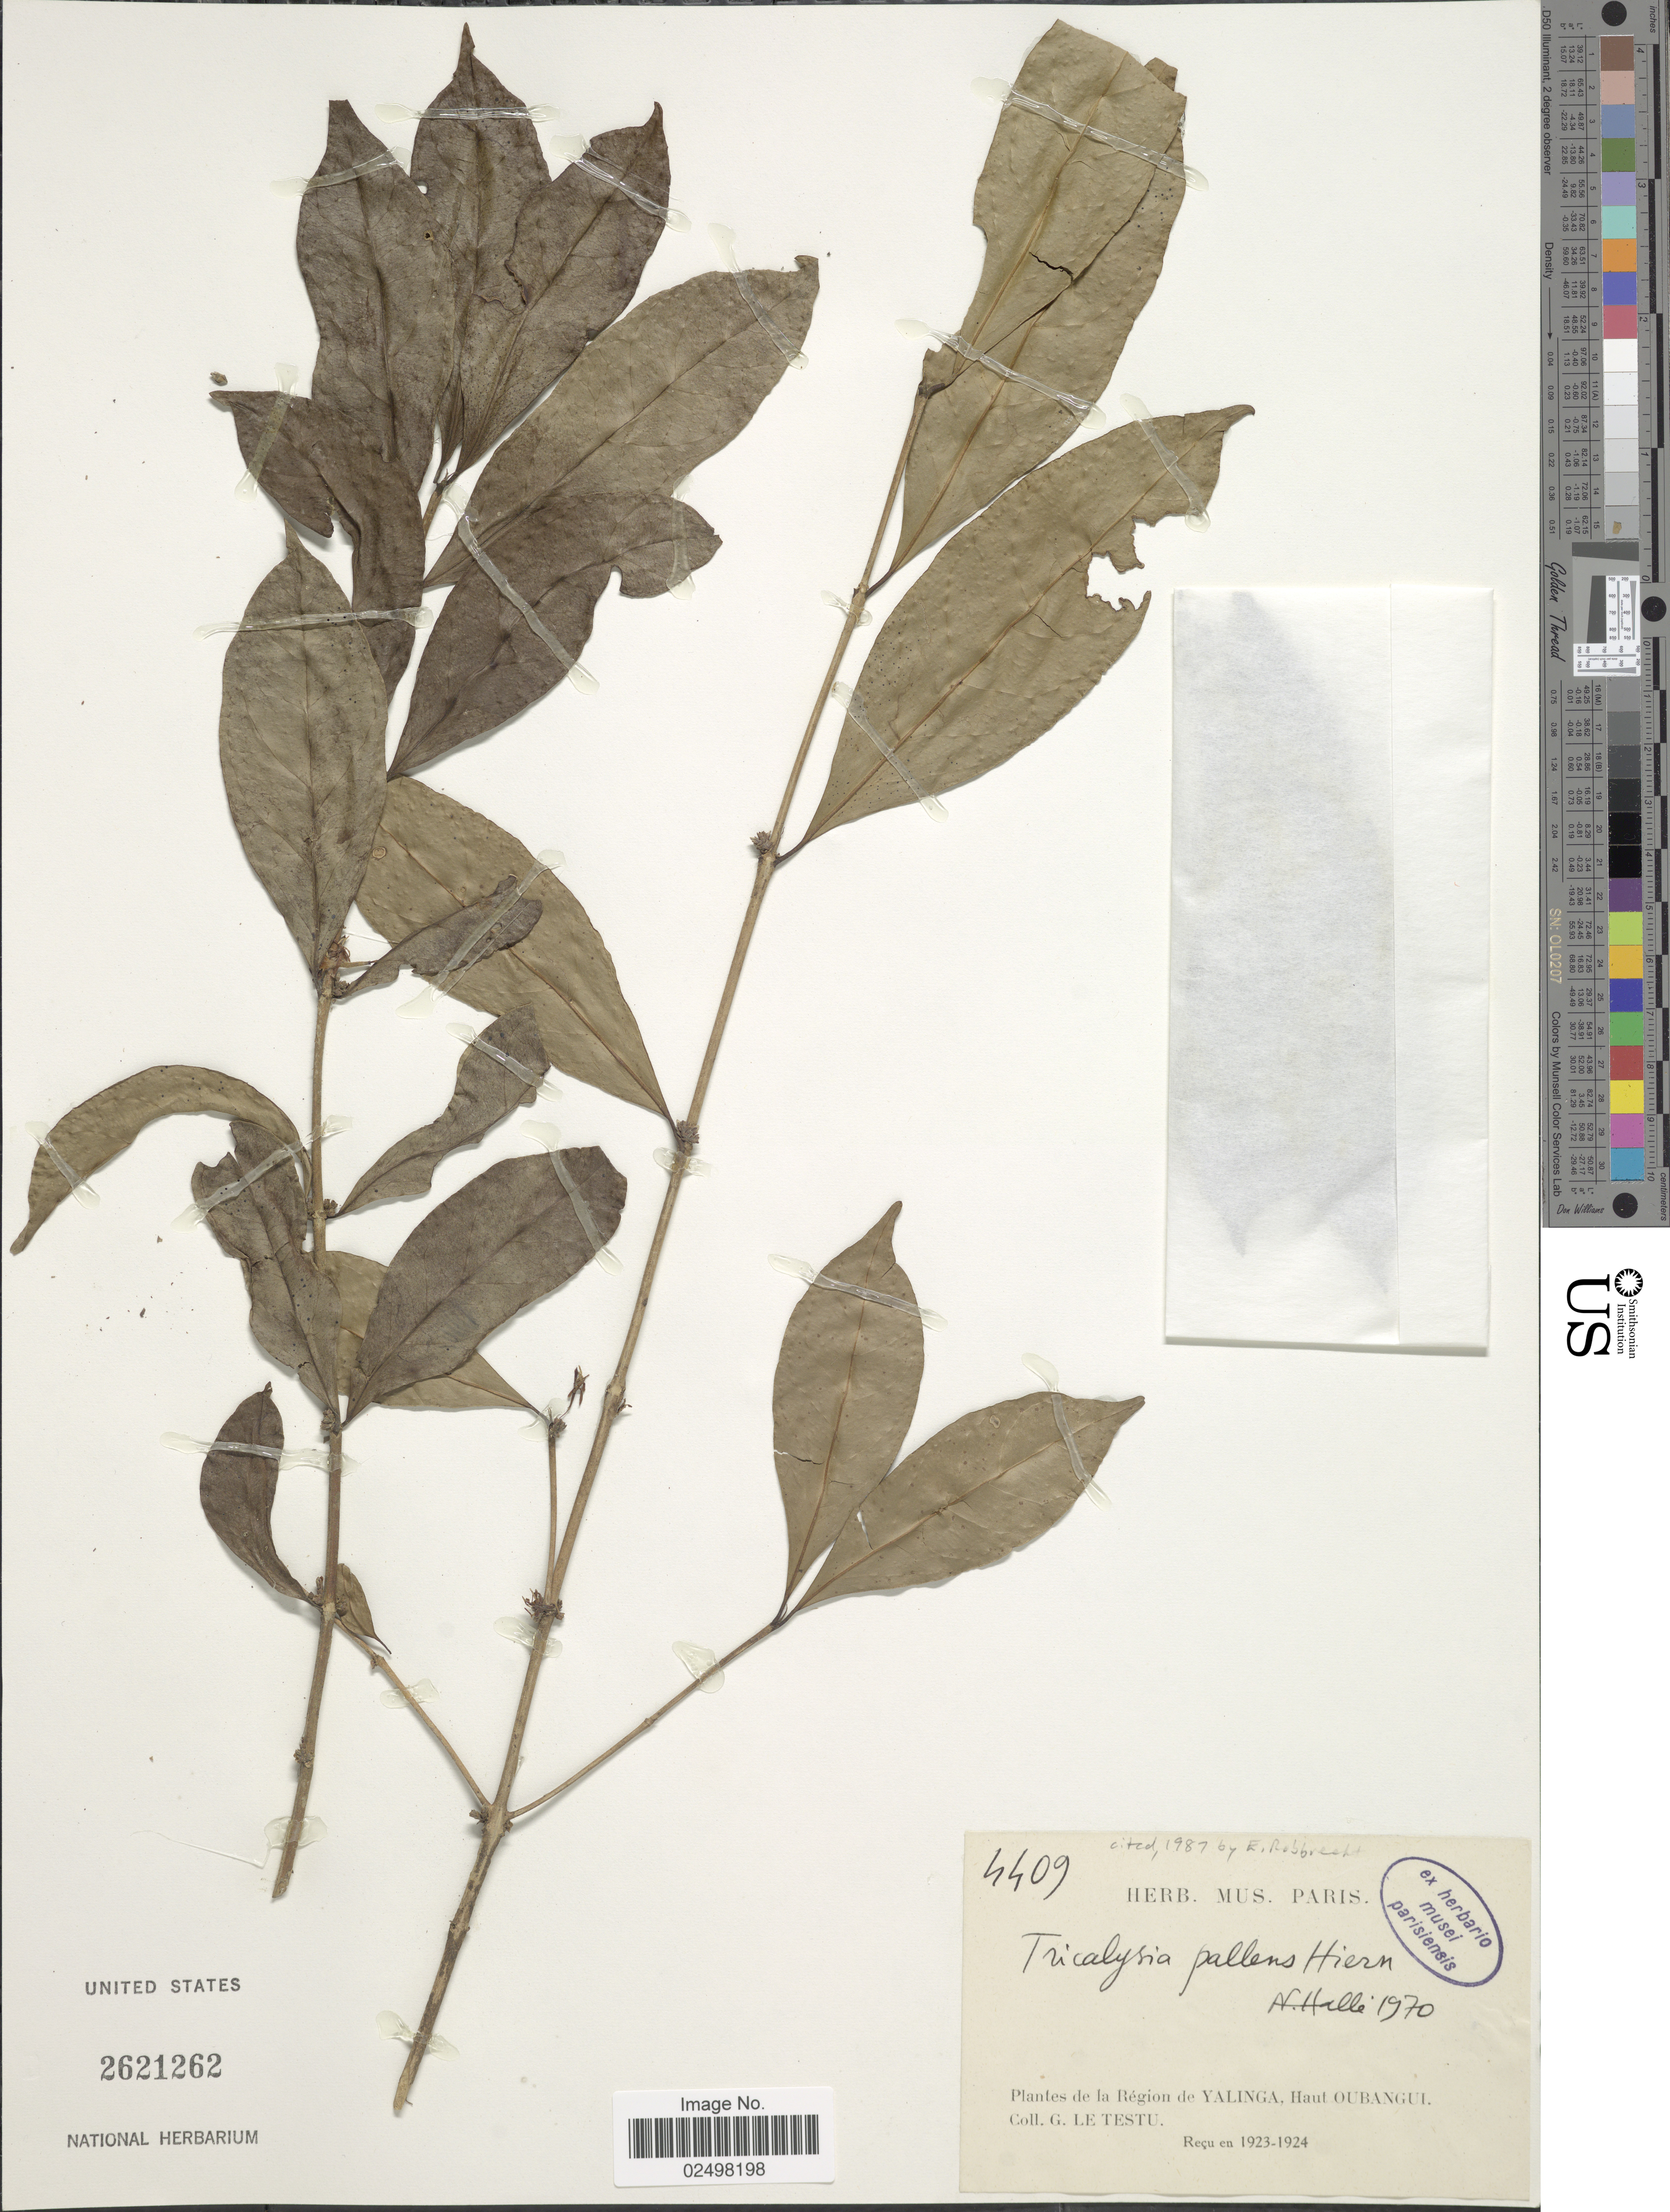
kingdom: Plantae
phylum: Tracheophyta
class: Magnoliopsida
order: Gentianales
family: Rubiaceae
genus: Tricalysia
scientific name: Tricalysia pallens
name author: Hiern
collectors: G. Le Testu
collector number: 4409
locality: De la Region de Yalinga, Haut Oubangui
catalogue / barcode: US 2621262